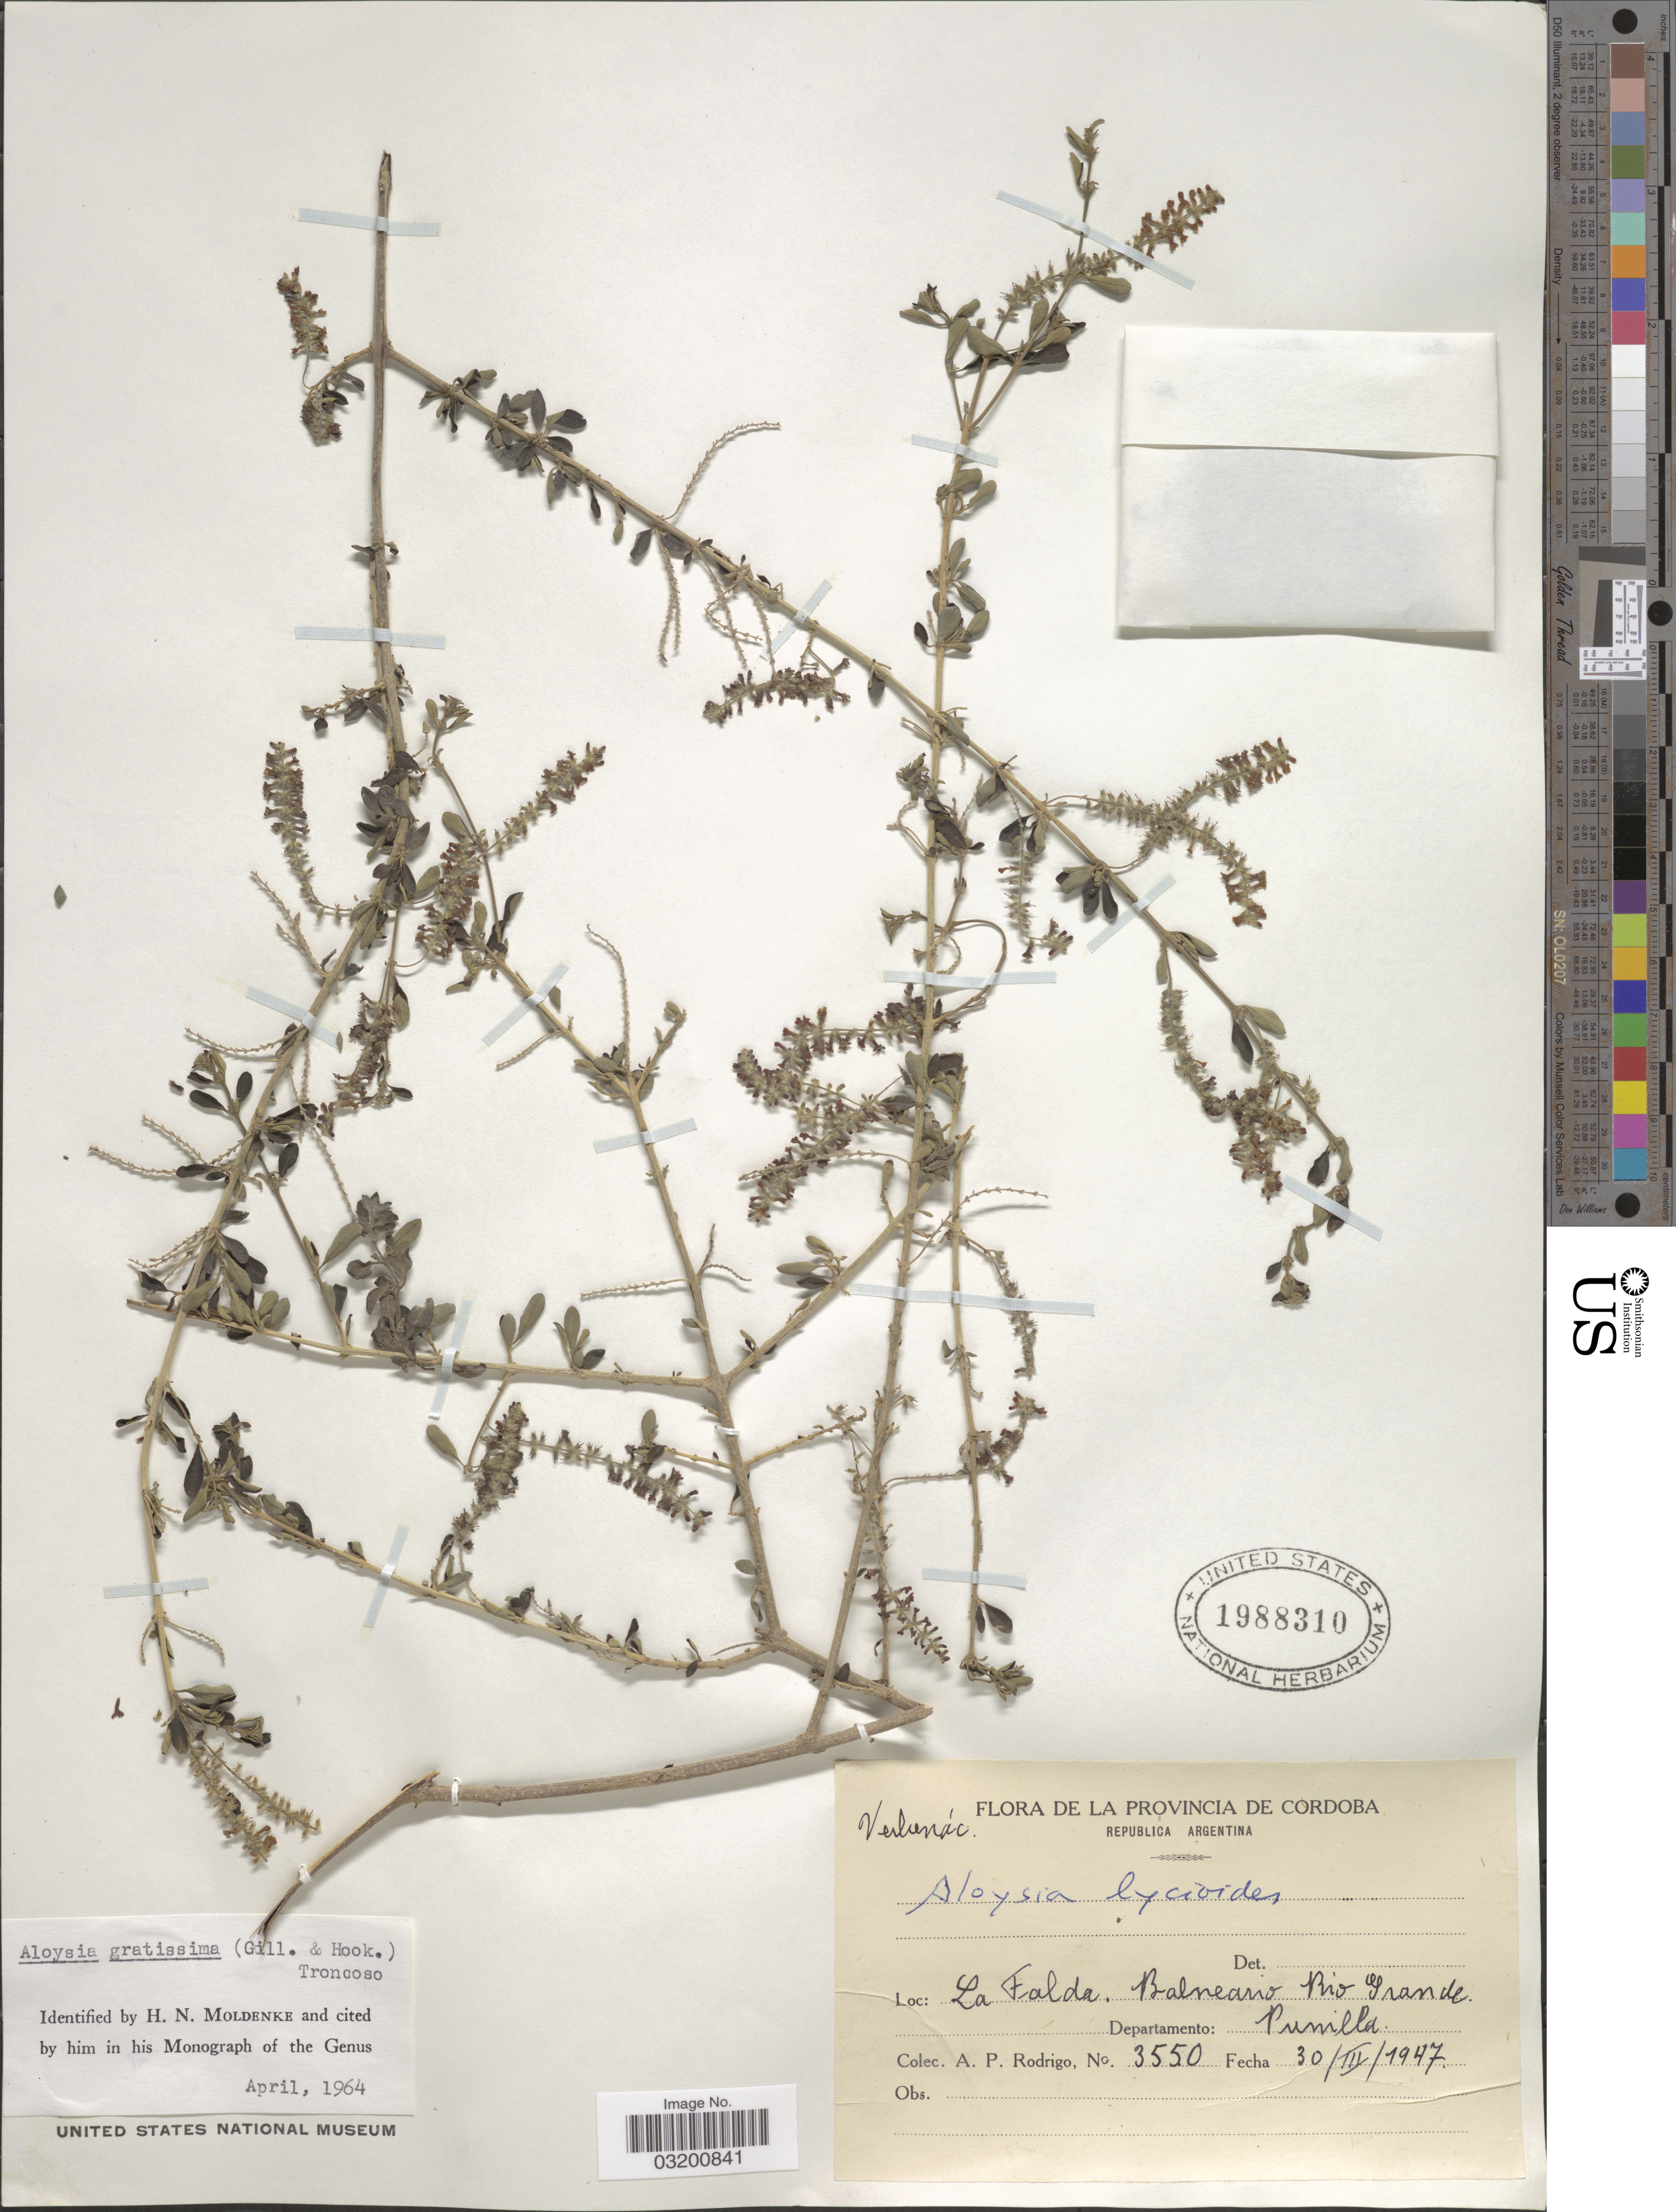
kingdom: Plantae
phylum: Tracheophyta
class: Magnoliopsida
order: Lamiales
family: Verbenaceae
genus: Aloysia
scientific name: Aloysia gratissima var. gratissima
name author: (Gillies & Hook.) Tronc.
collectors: A. Rodrigo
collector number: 3550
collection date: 1947-03-03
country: Argentina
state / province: Cordoba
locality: La Falda. Balneario Rio Grande. Departamento Punilla.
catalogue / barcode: US 1988310